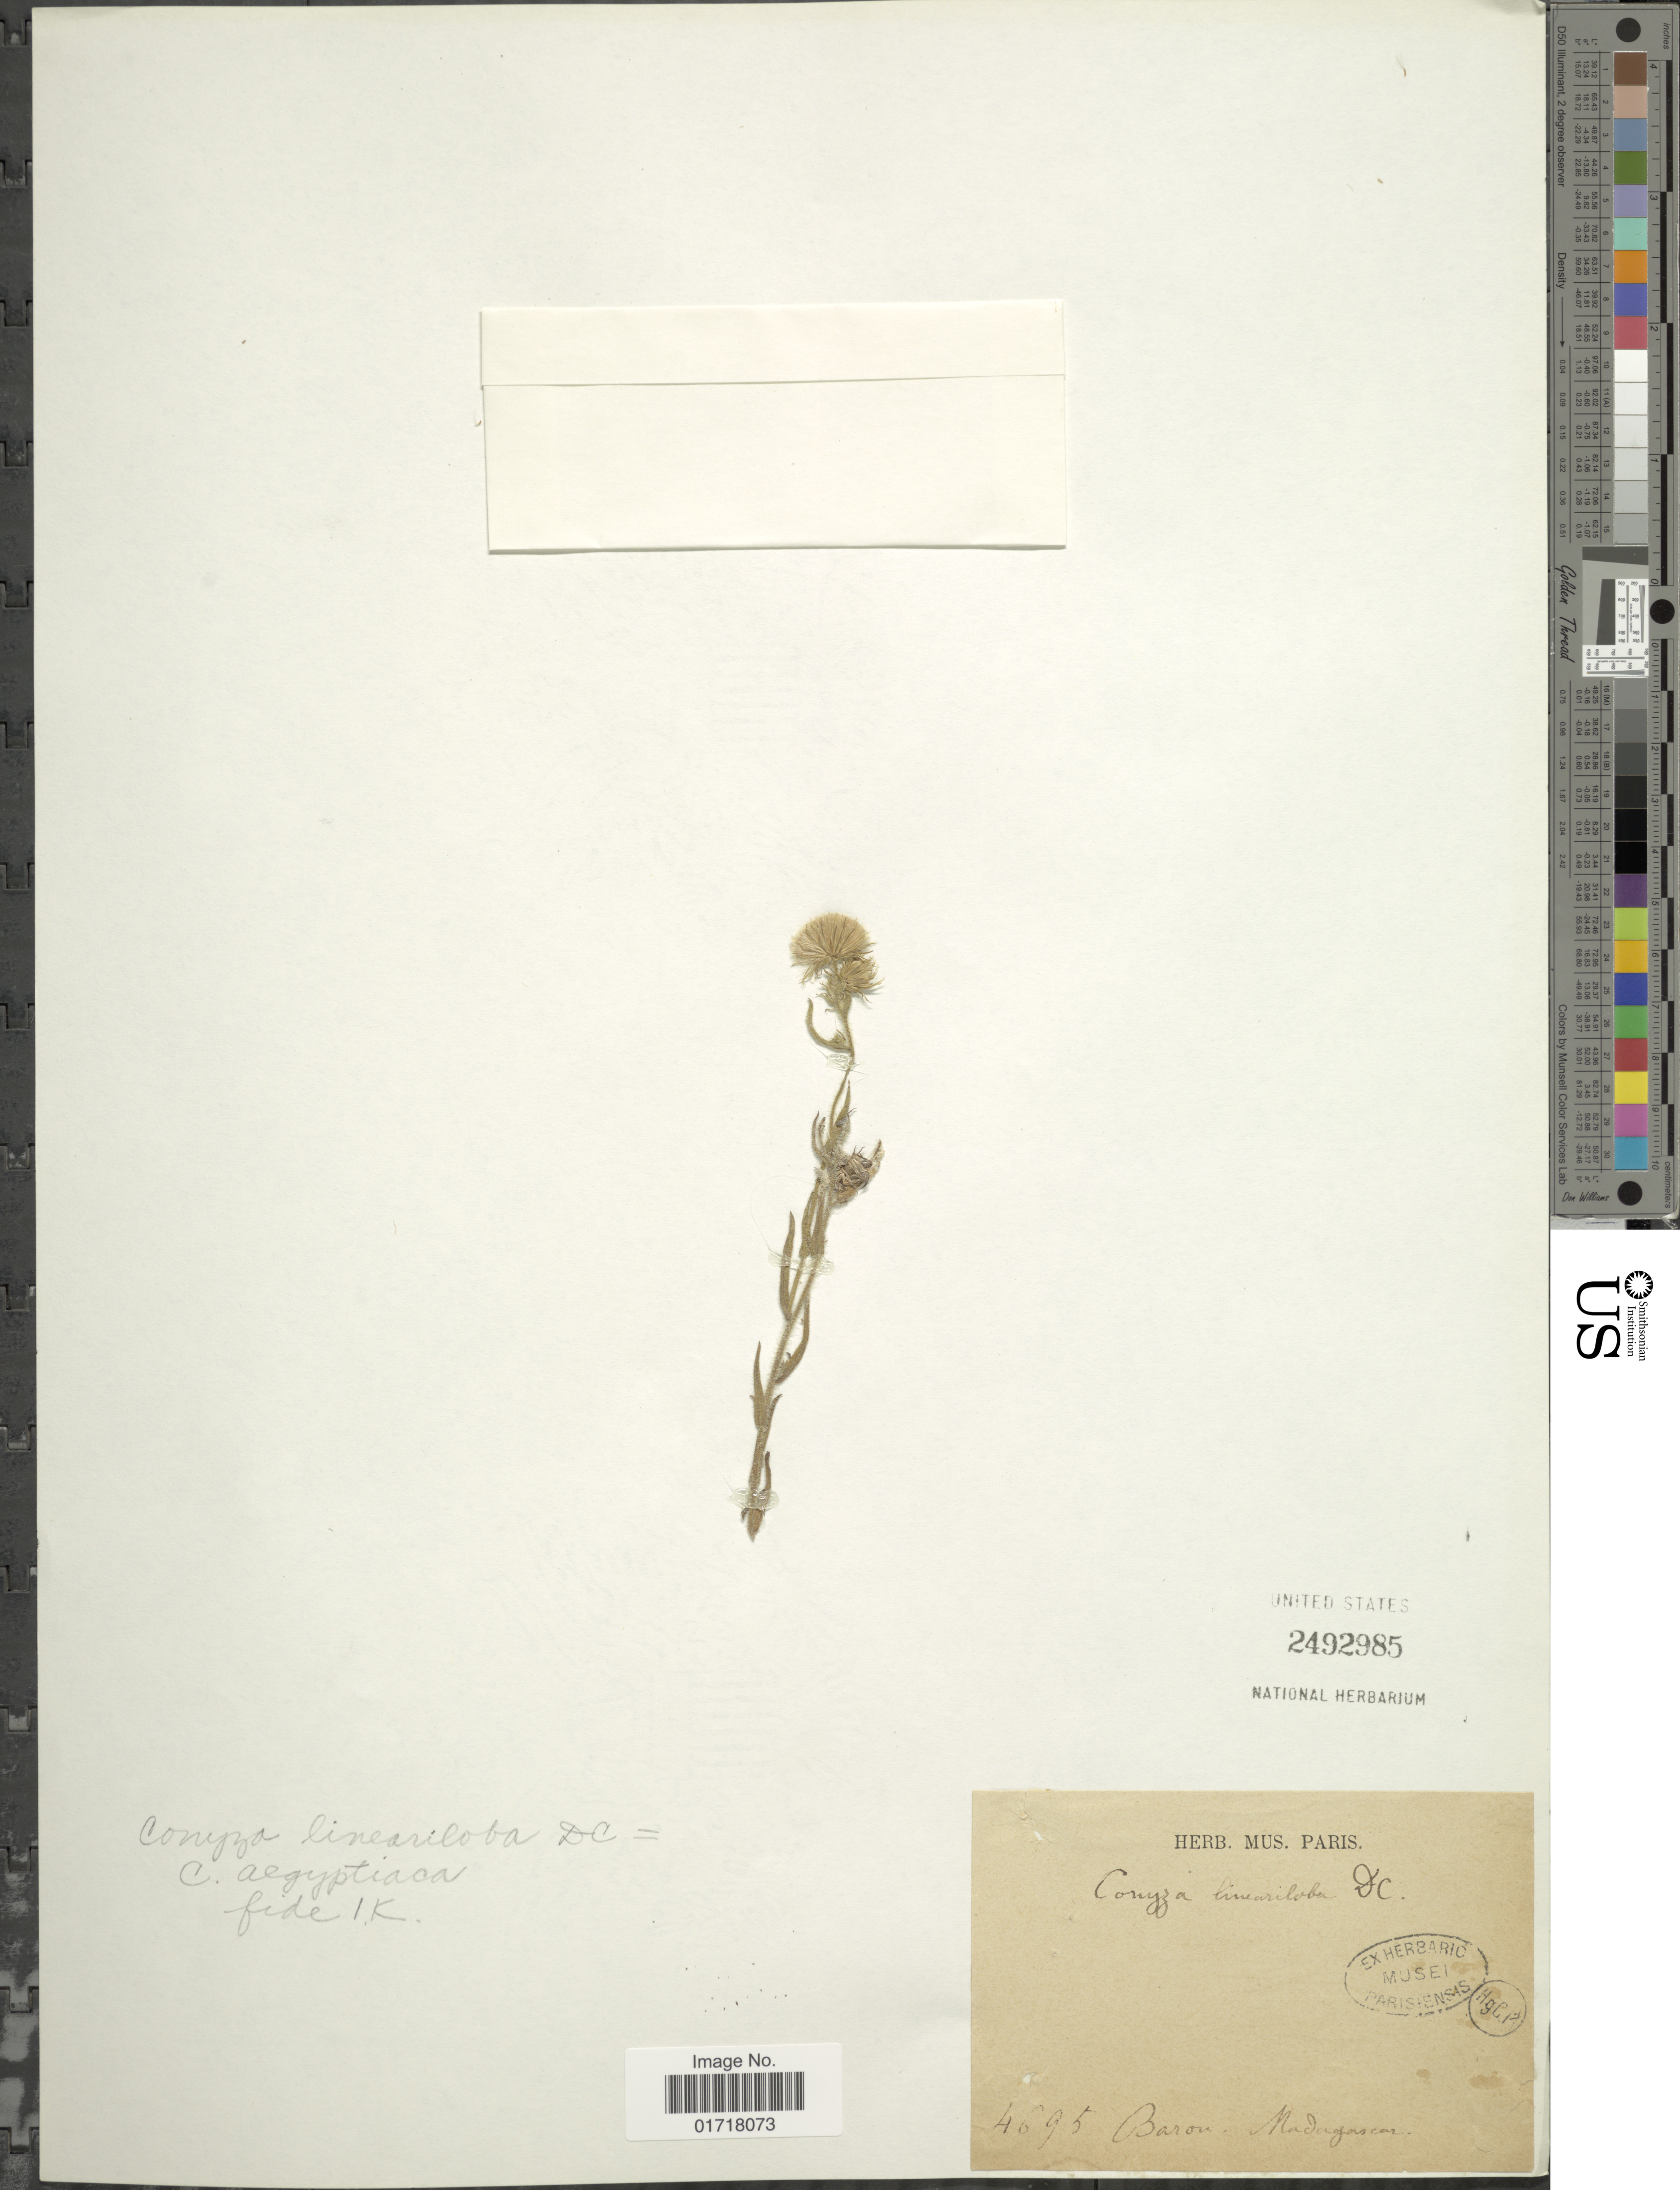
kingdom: Plantae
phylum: Tracheophyta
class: Magnoliopsida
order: Asterales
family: Asteraceae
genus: Conyza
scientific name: Conyza aegyptiaca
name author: (L.) Aiton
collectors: ex herb. Mus. Paris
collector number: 4695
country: Madagascar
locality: Baron Madagascar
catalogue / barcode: US 2492985